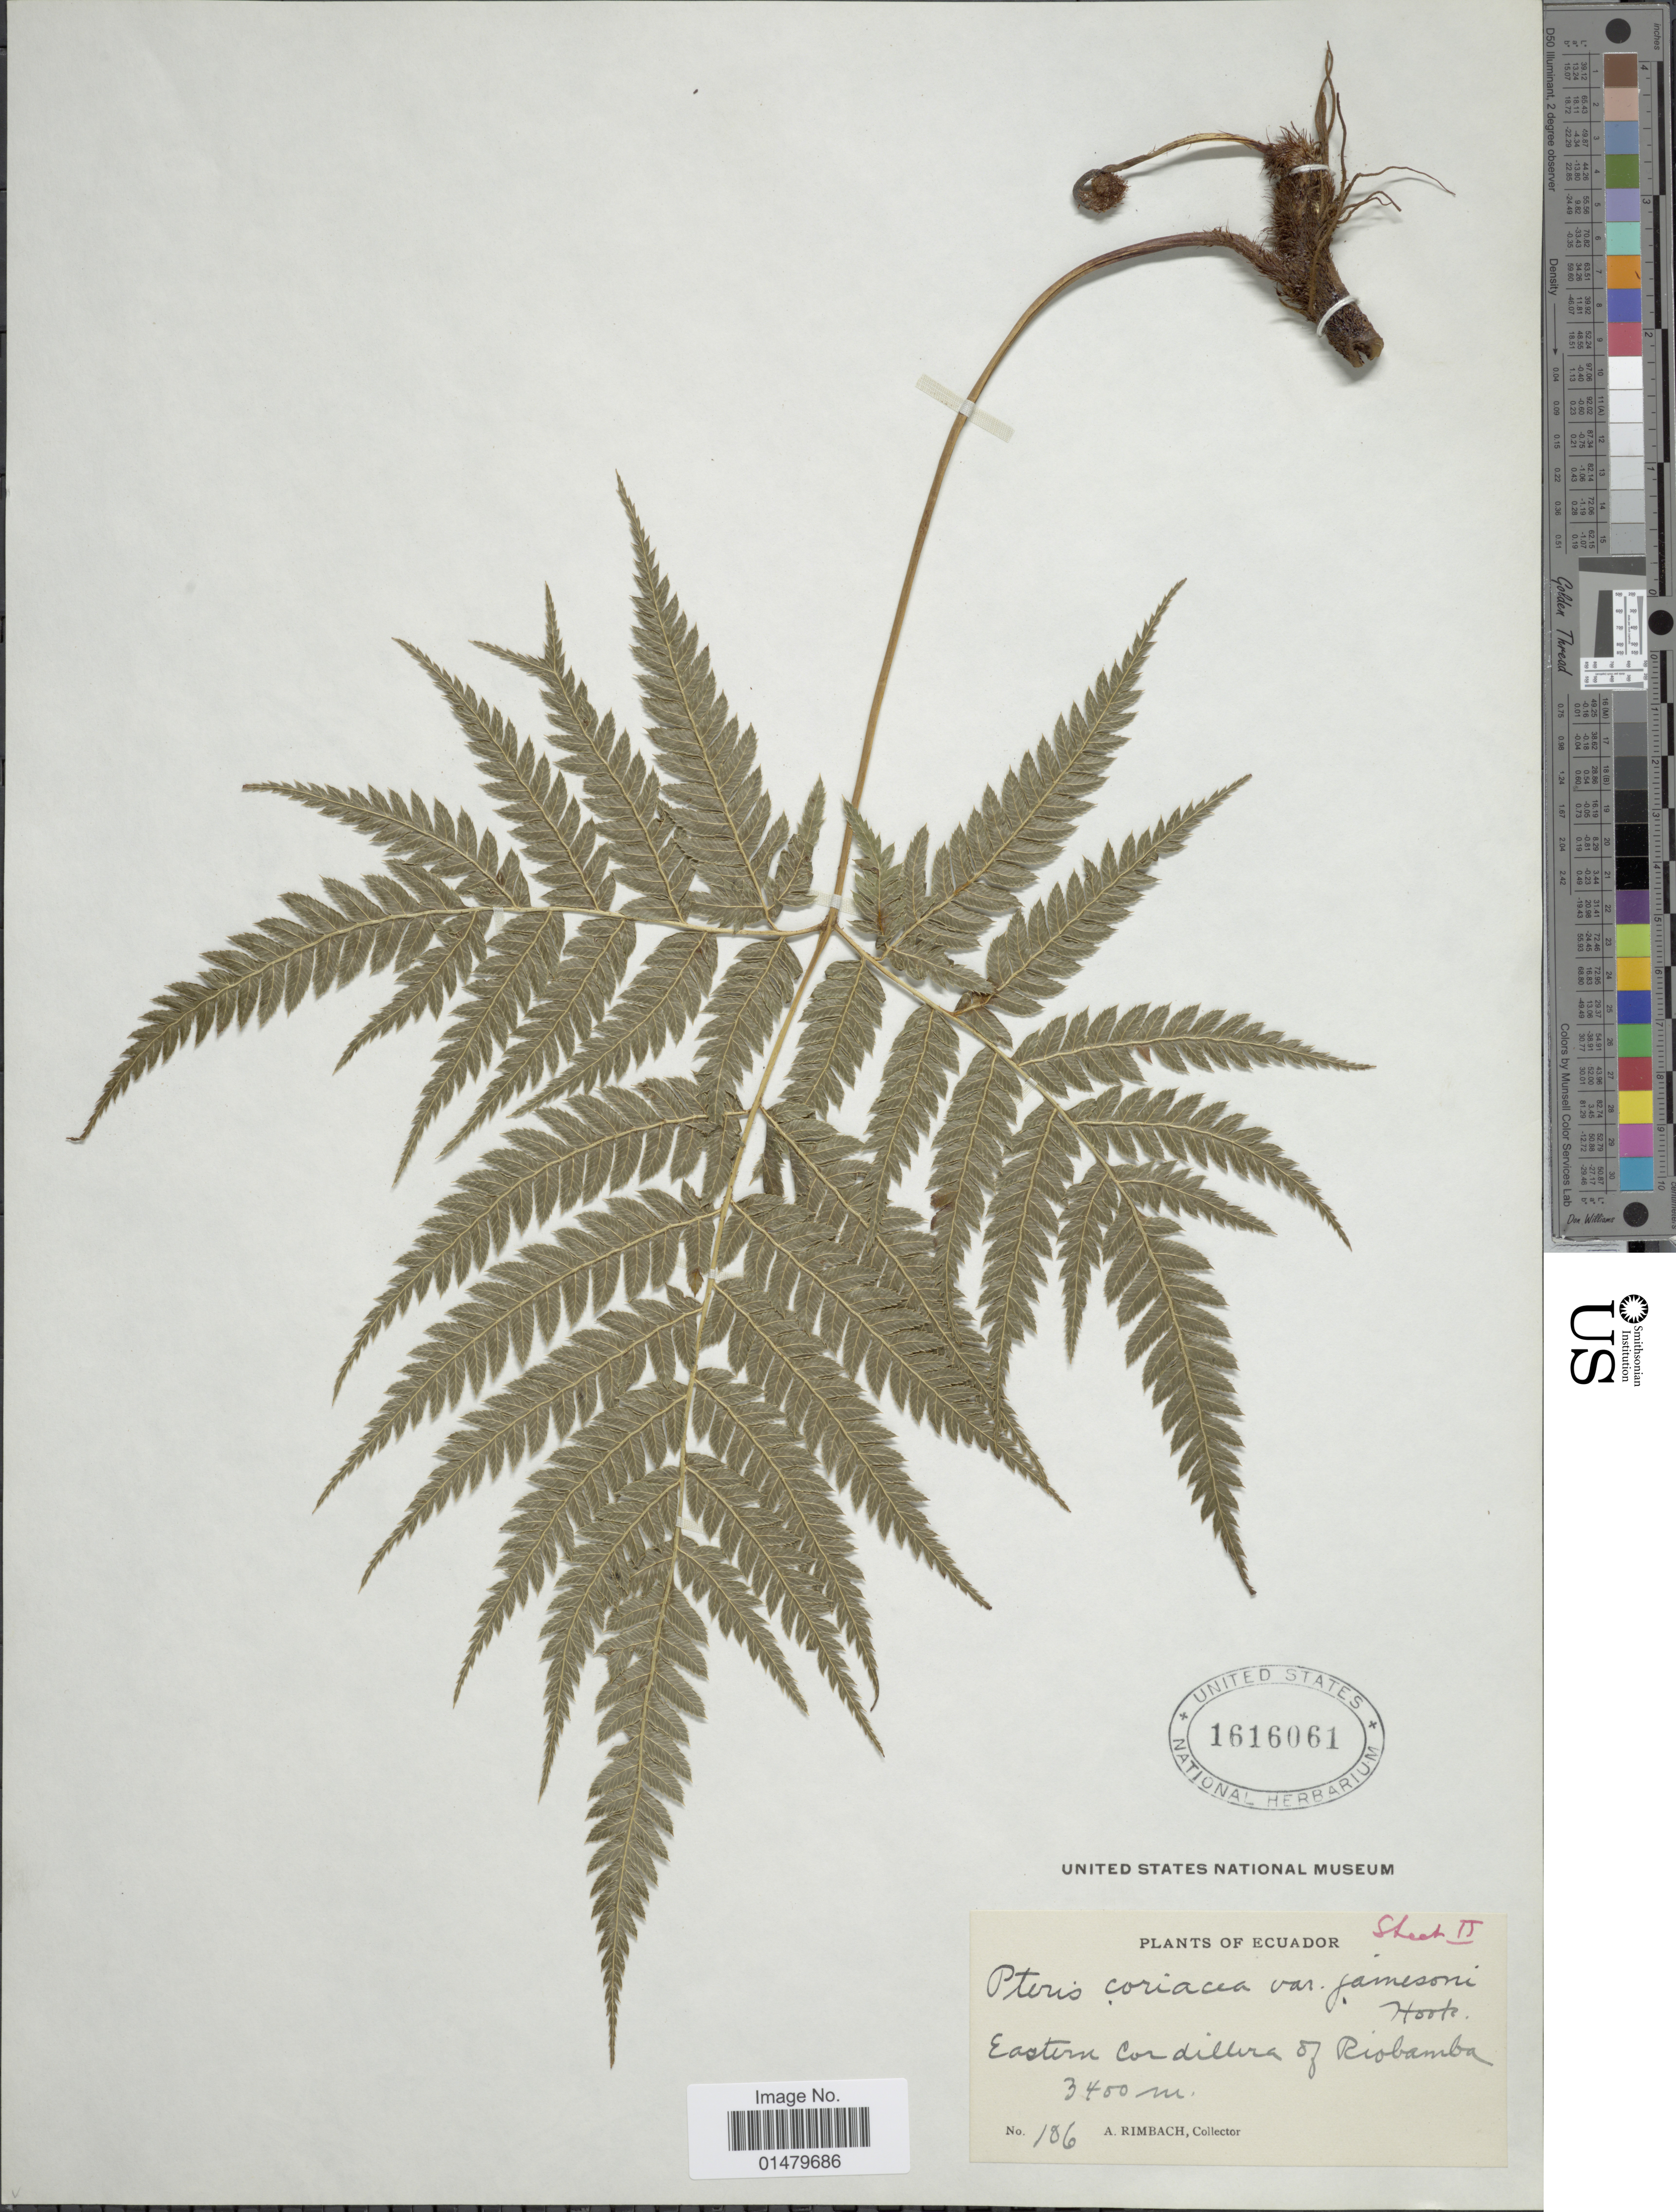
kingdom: Plantae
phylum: Tracheophyta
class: Polypodiopsida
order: Polypodiales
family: Pteridaceae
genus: Pteris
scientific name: Pteris muricata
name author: Rosenst.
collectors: A. Rimbach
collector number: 106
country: Ecuador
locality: Eastern Cordillera of Riobamba.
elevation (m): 3400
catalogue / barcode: US 1616061